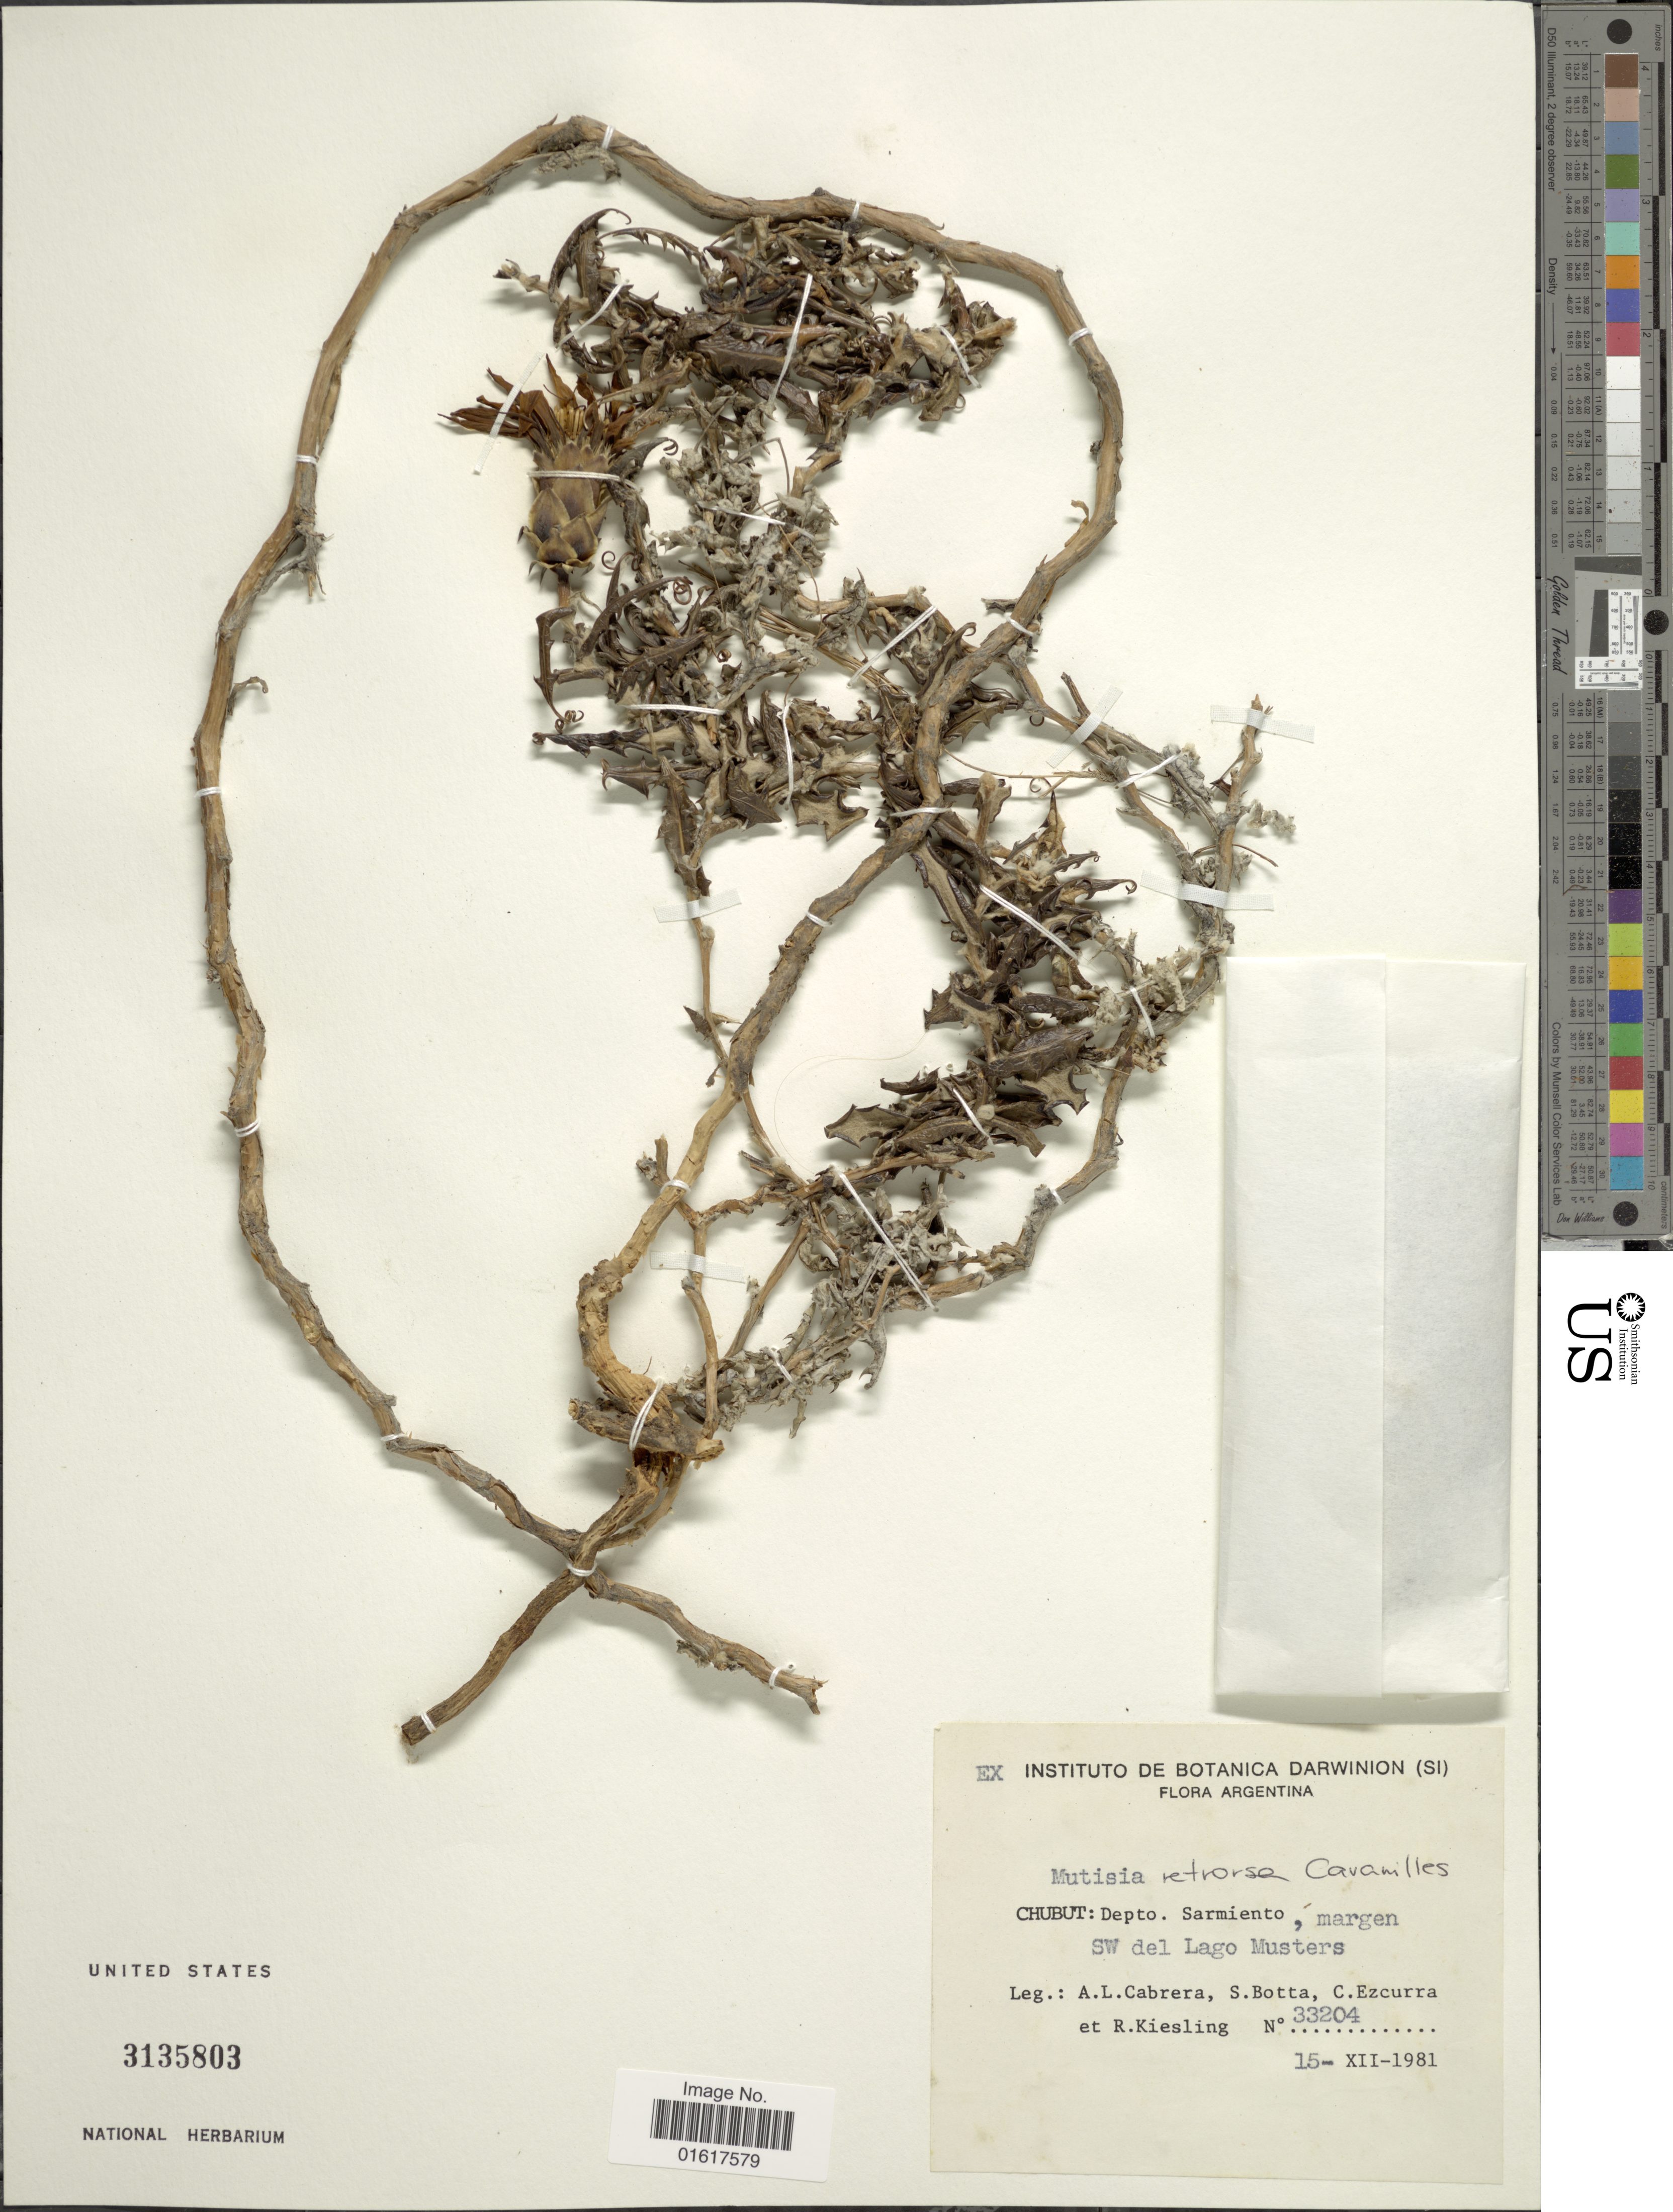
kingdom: Plantae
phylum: Tracheophyta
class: Magnoliopsida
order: Asterales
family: Asteraceae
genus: Mutisia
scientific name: Mutisia retrorsa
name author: Cav.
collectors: A. L. Cabrera, S. Botta, C. Ezcurra & R. Kiesling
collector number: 33204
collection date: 1981-12-15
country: Argentina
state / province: Chubut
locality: Depto. Sarmiento, margen SW del Lago Musters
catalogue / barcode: US 3135803